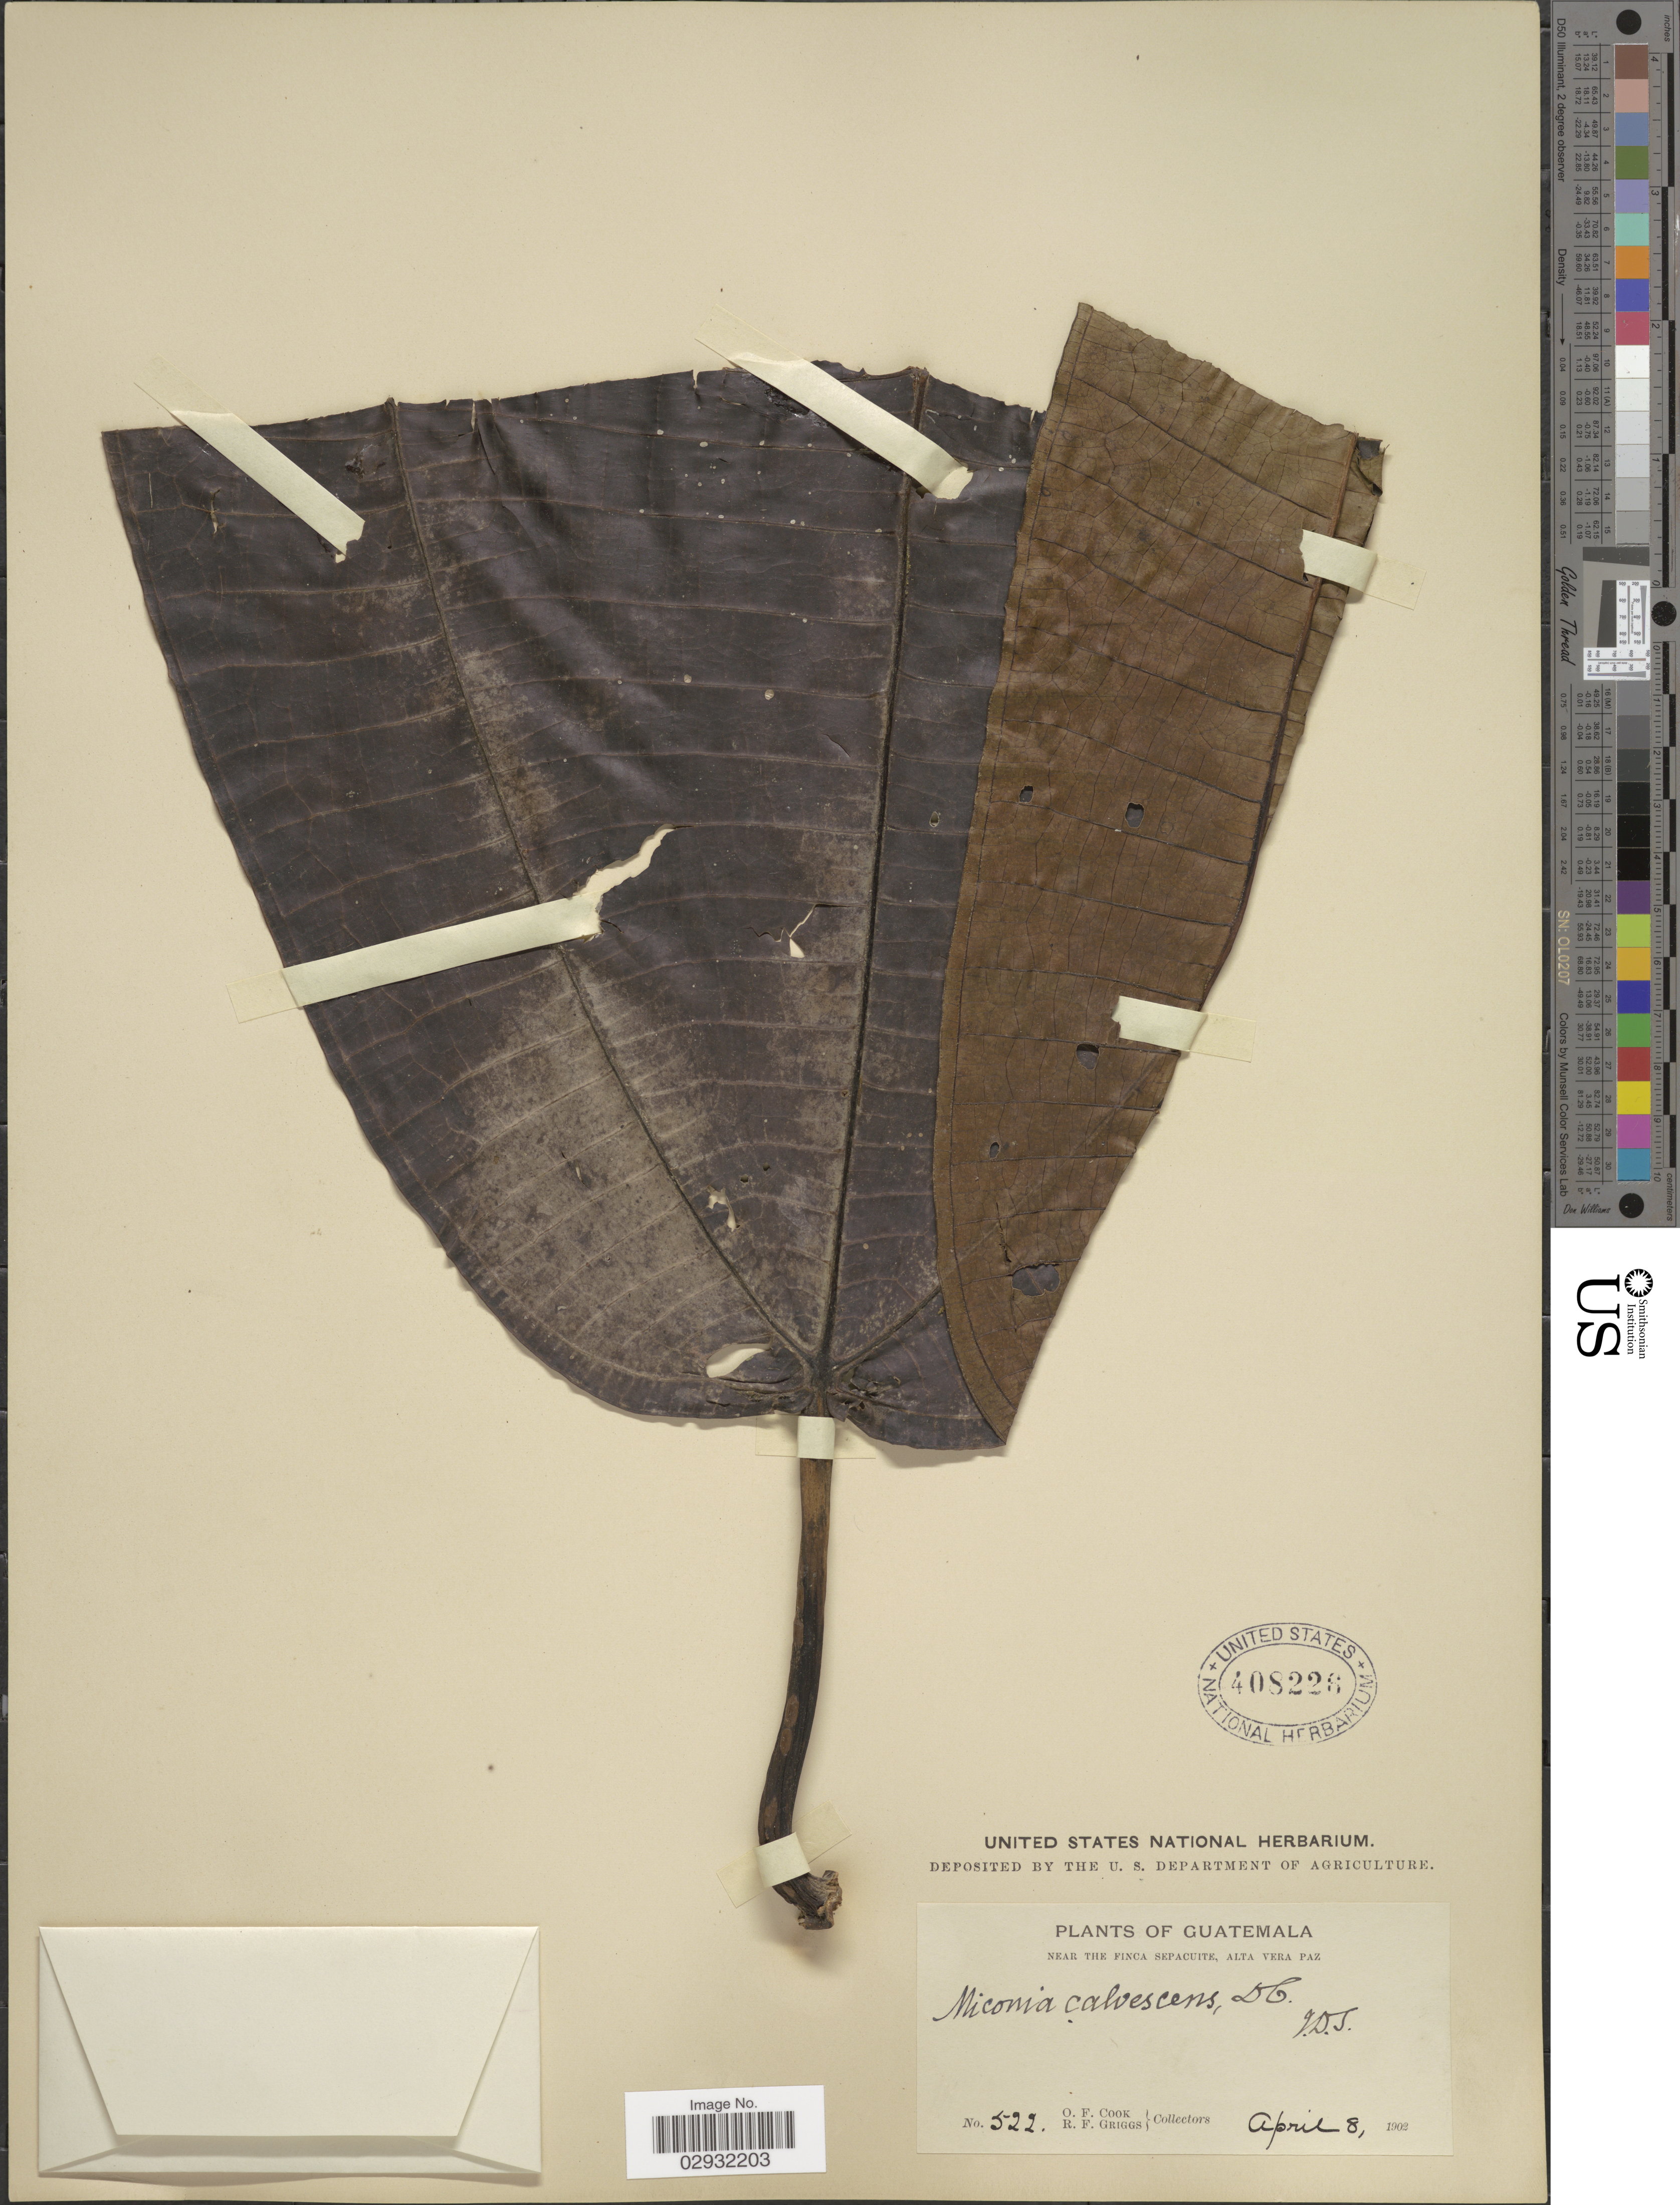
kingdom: Plantae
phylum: Tracheophyta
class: Magnoliopsida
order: Myrtales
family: Melastomataceae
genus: Miconia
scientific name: Miconia calvescens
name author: DC.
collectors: O. F. Cook & R. F. Griggs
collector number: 522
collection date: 1902-04-08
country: Guatemala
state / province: Alta Verapaz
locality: Near the Finca Sepacuite, Alta Vera Paz.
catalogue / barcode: US 408226